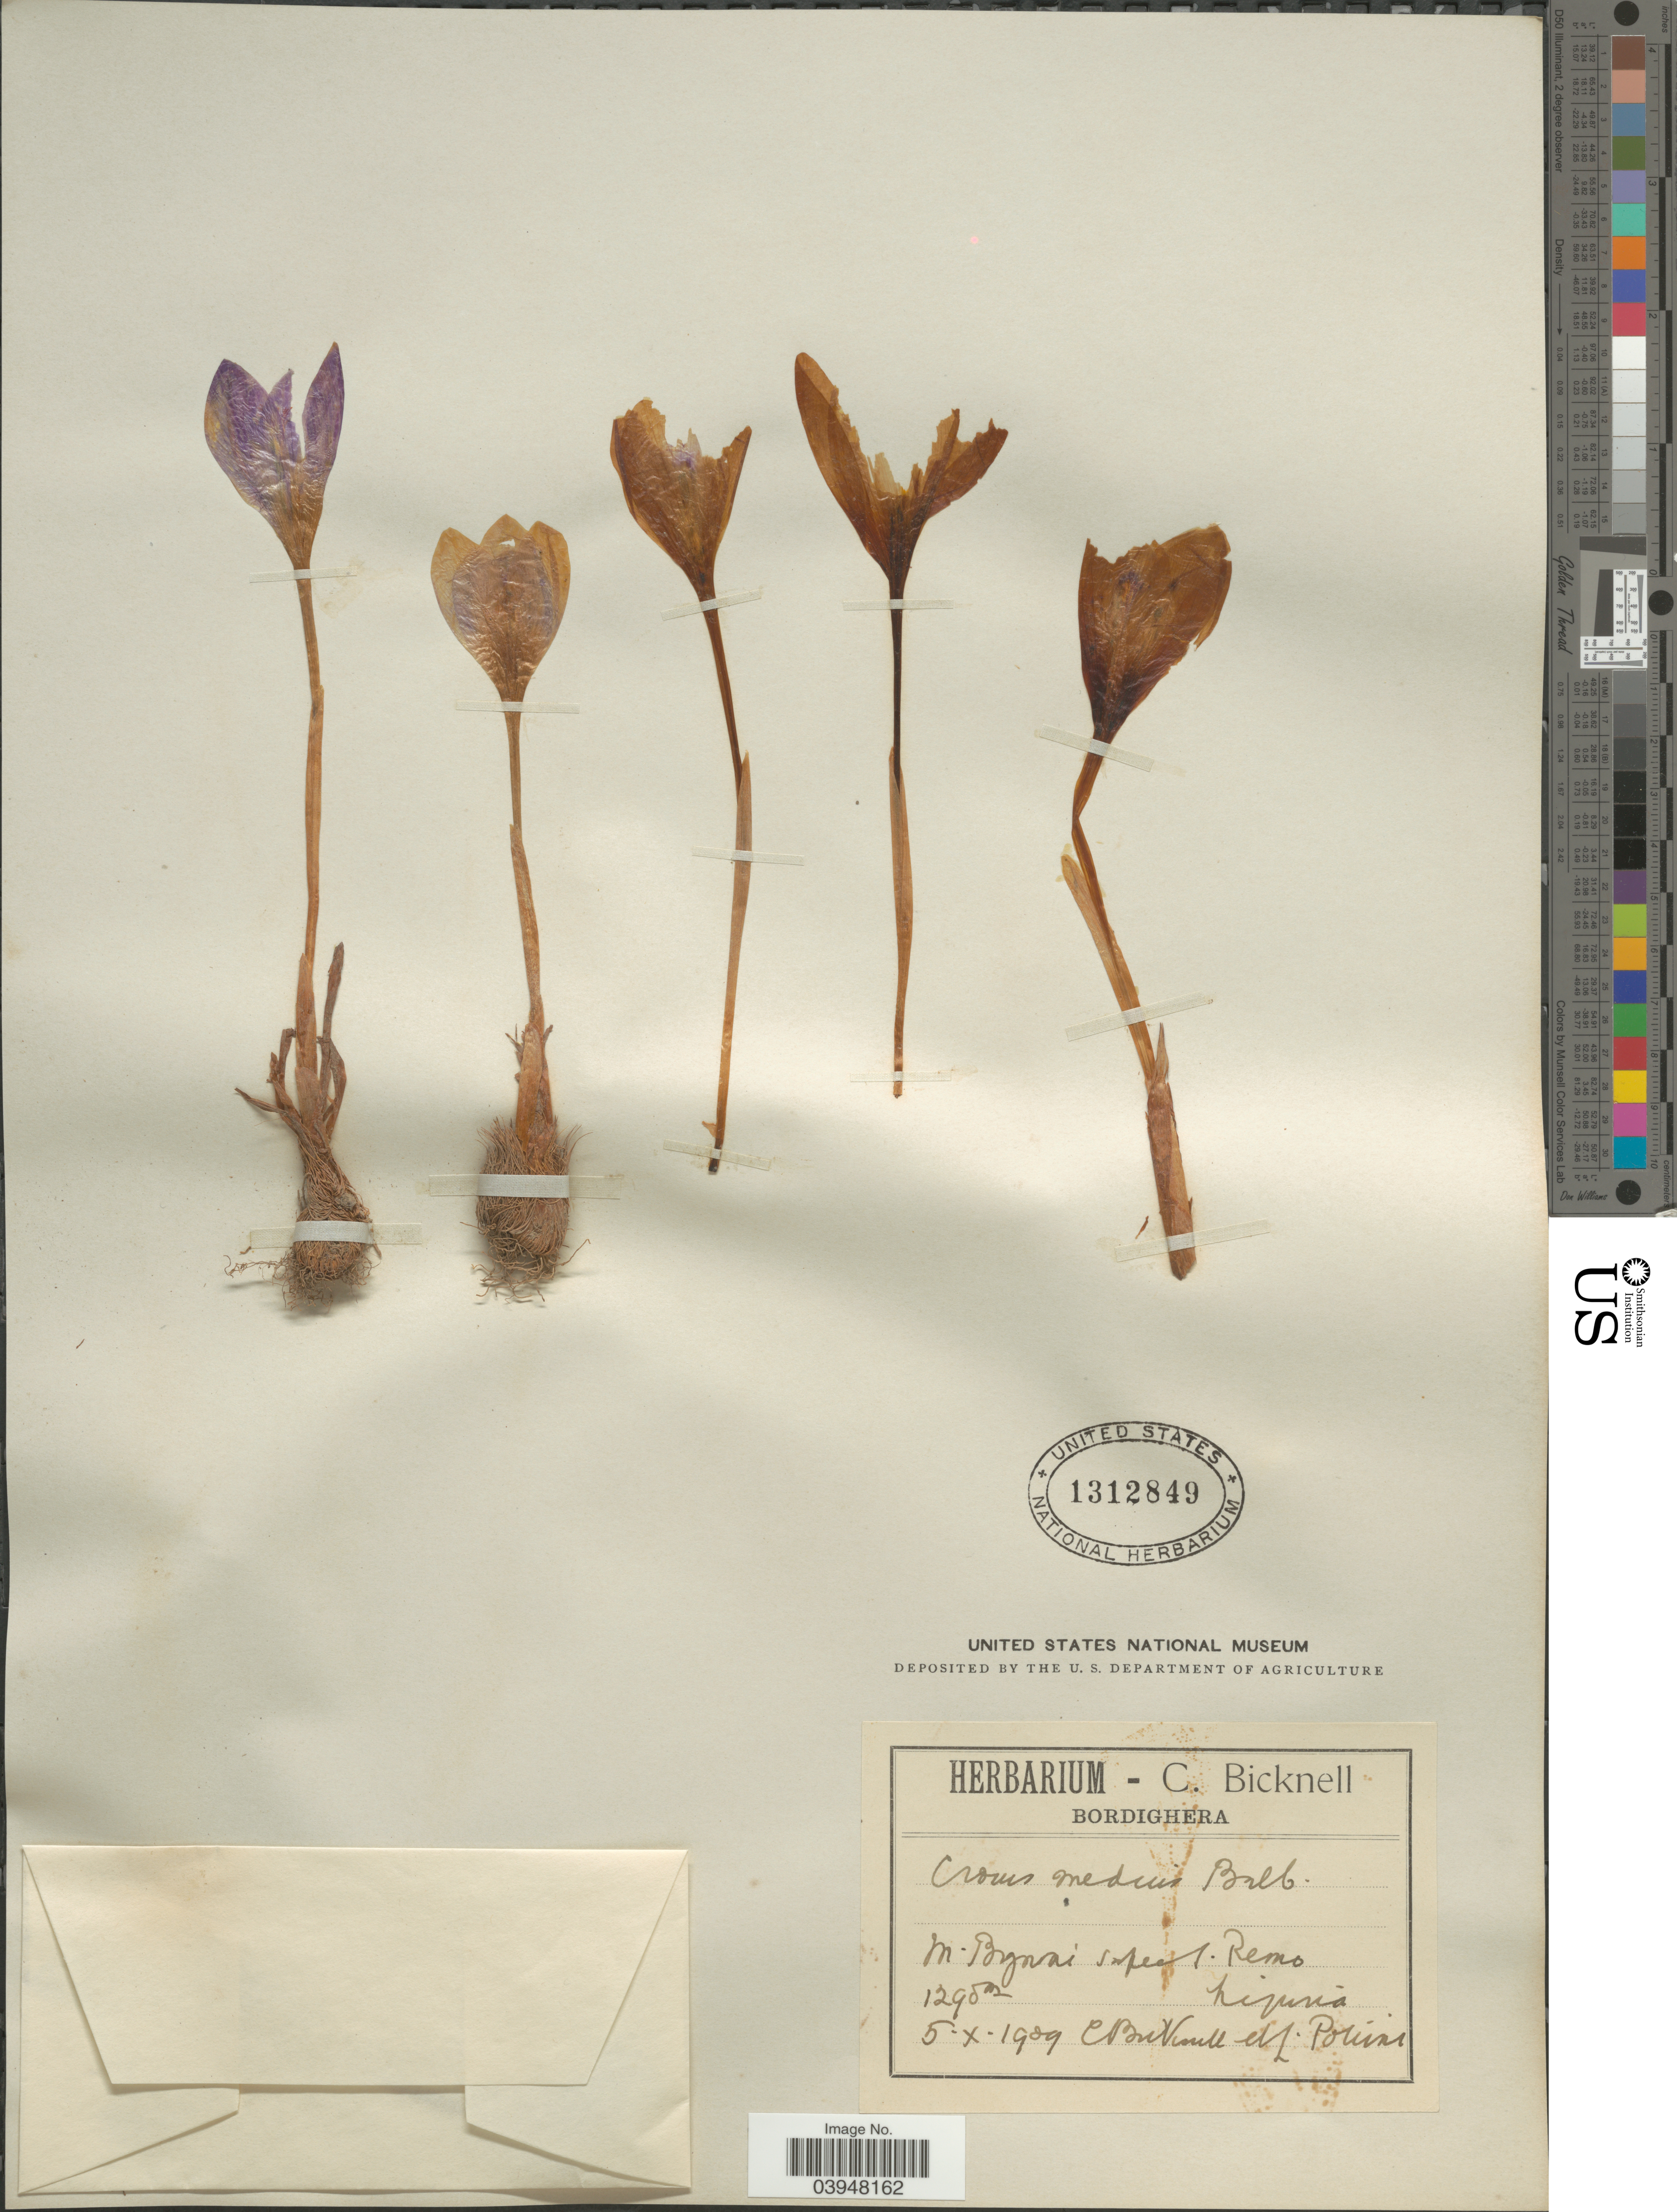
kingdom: Plantae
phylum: Tracheophyta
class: Liliopsida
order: Asparagales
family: Iridaceae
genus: Crocus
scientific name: Crocus medius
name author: Balb.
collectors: C. Bicknell & L. Pollini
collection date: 1909-10-05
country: Italy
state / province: Liguria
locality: M. Bogorai supect Remo.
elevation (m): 1290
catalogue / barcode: US 1312849